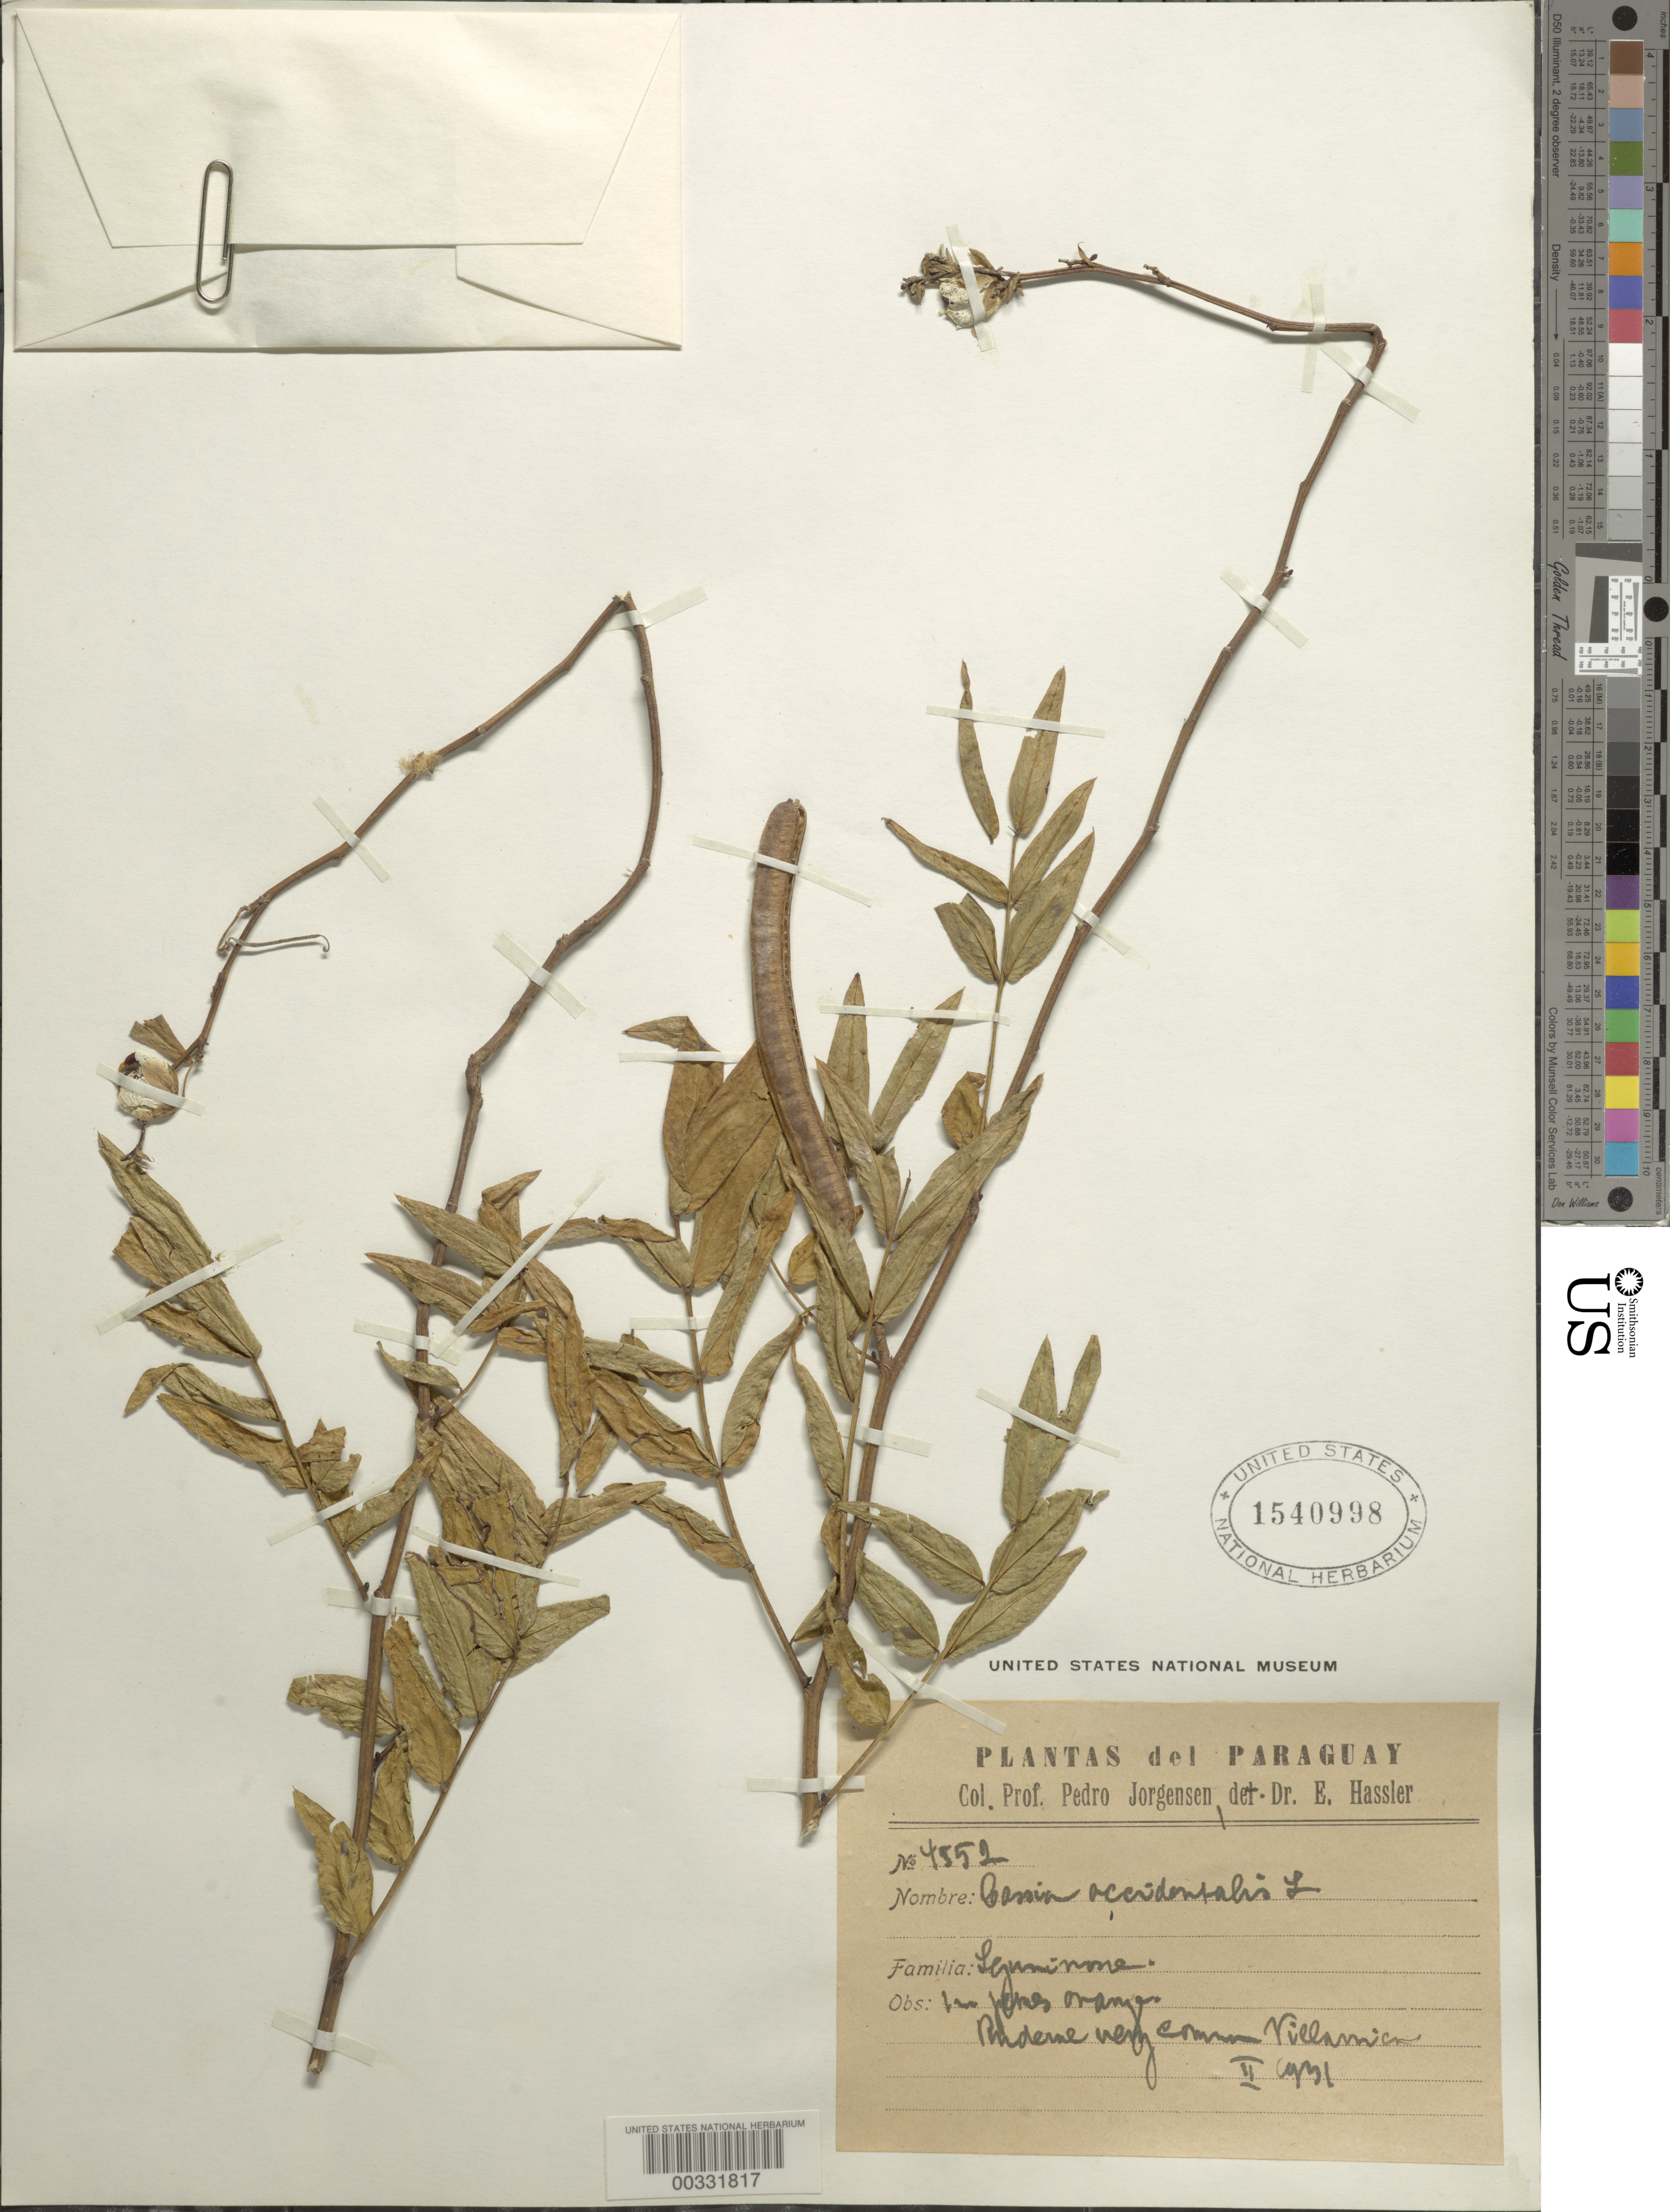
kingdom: Plantae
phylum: Tracheophyta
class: Magnoliopsida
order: Fabales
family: Fabaceae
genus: Senna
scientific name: Senna occidentalis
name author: (L.) Link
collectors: P. Jorgensen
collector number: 4552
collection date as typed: Feb 1931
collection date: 1931-02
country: Paraguay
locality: Villamia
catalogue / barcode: US 1540998